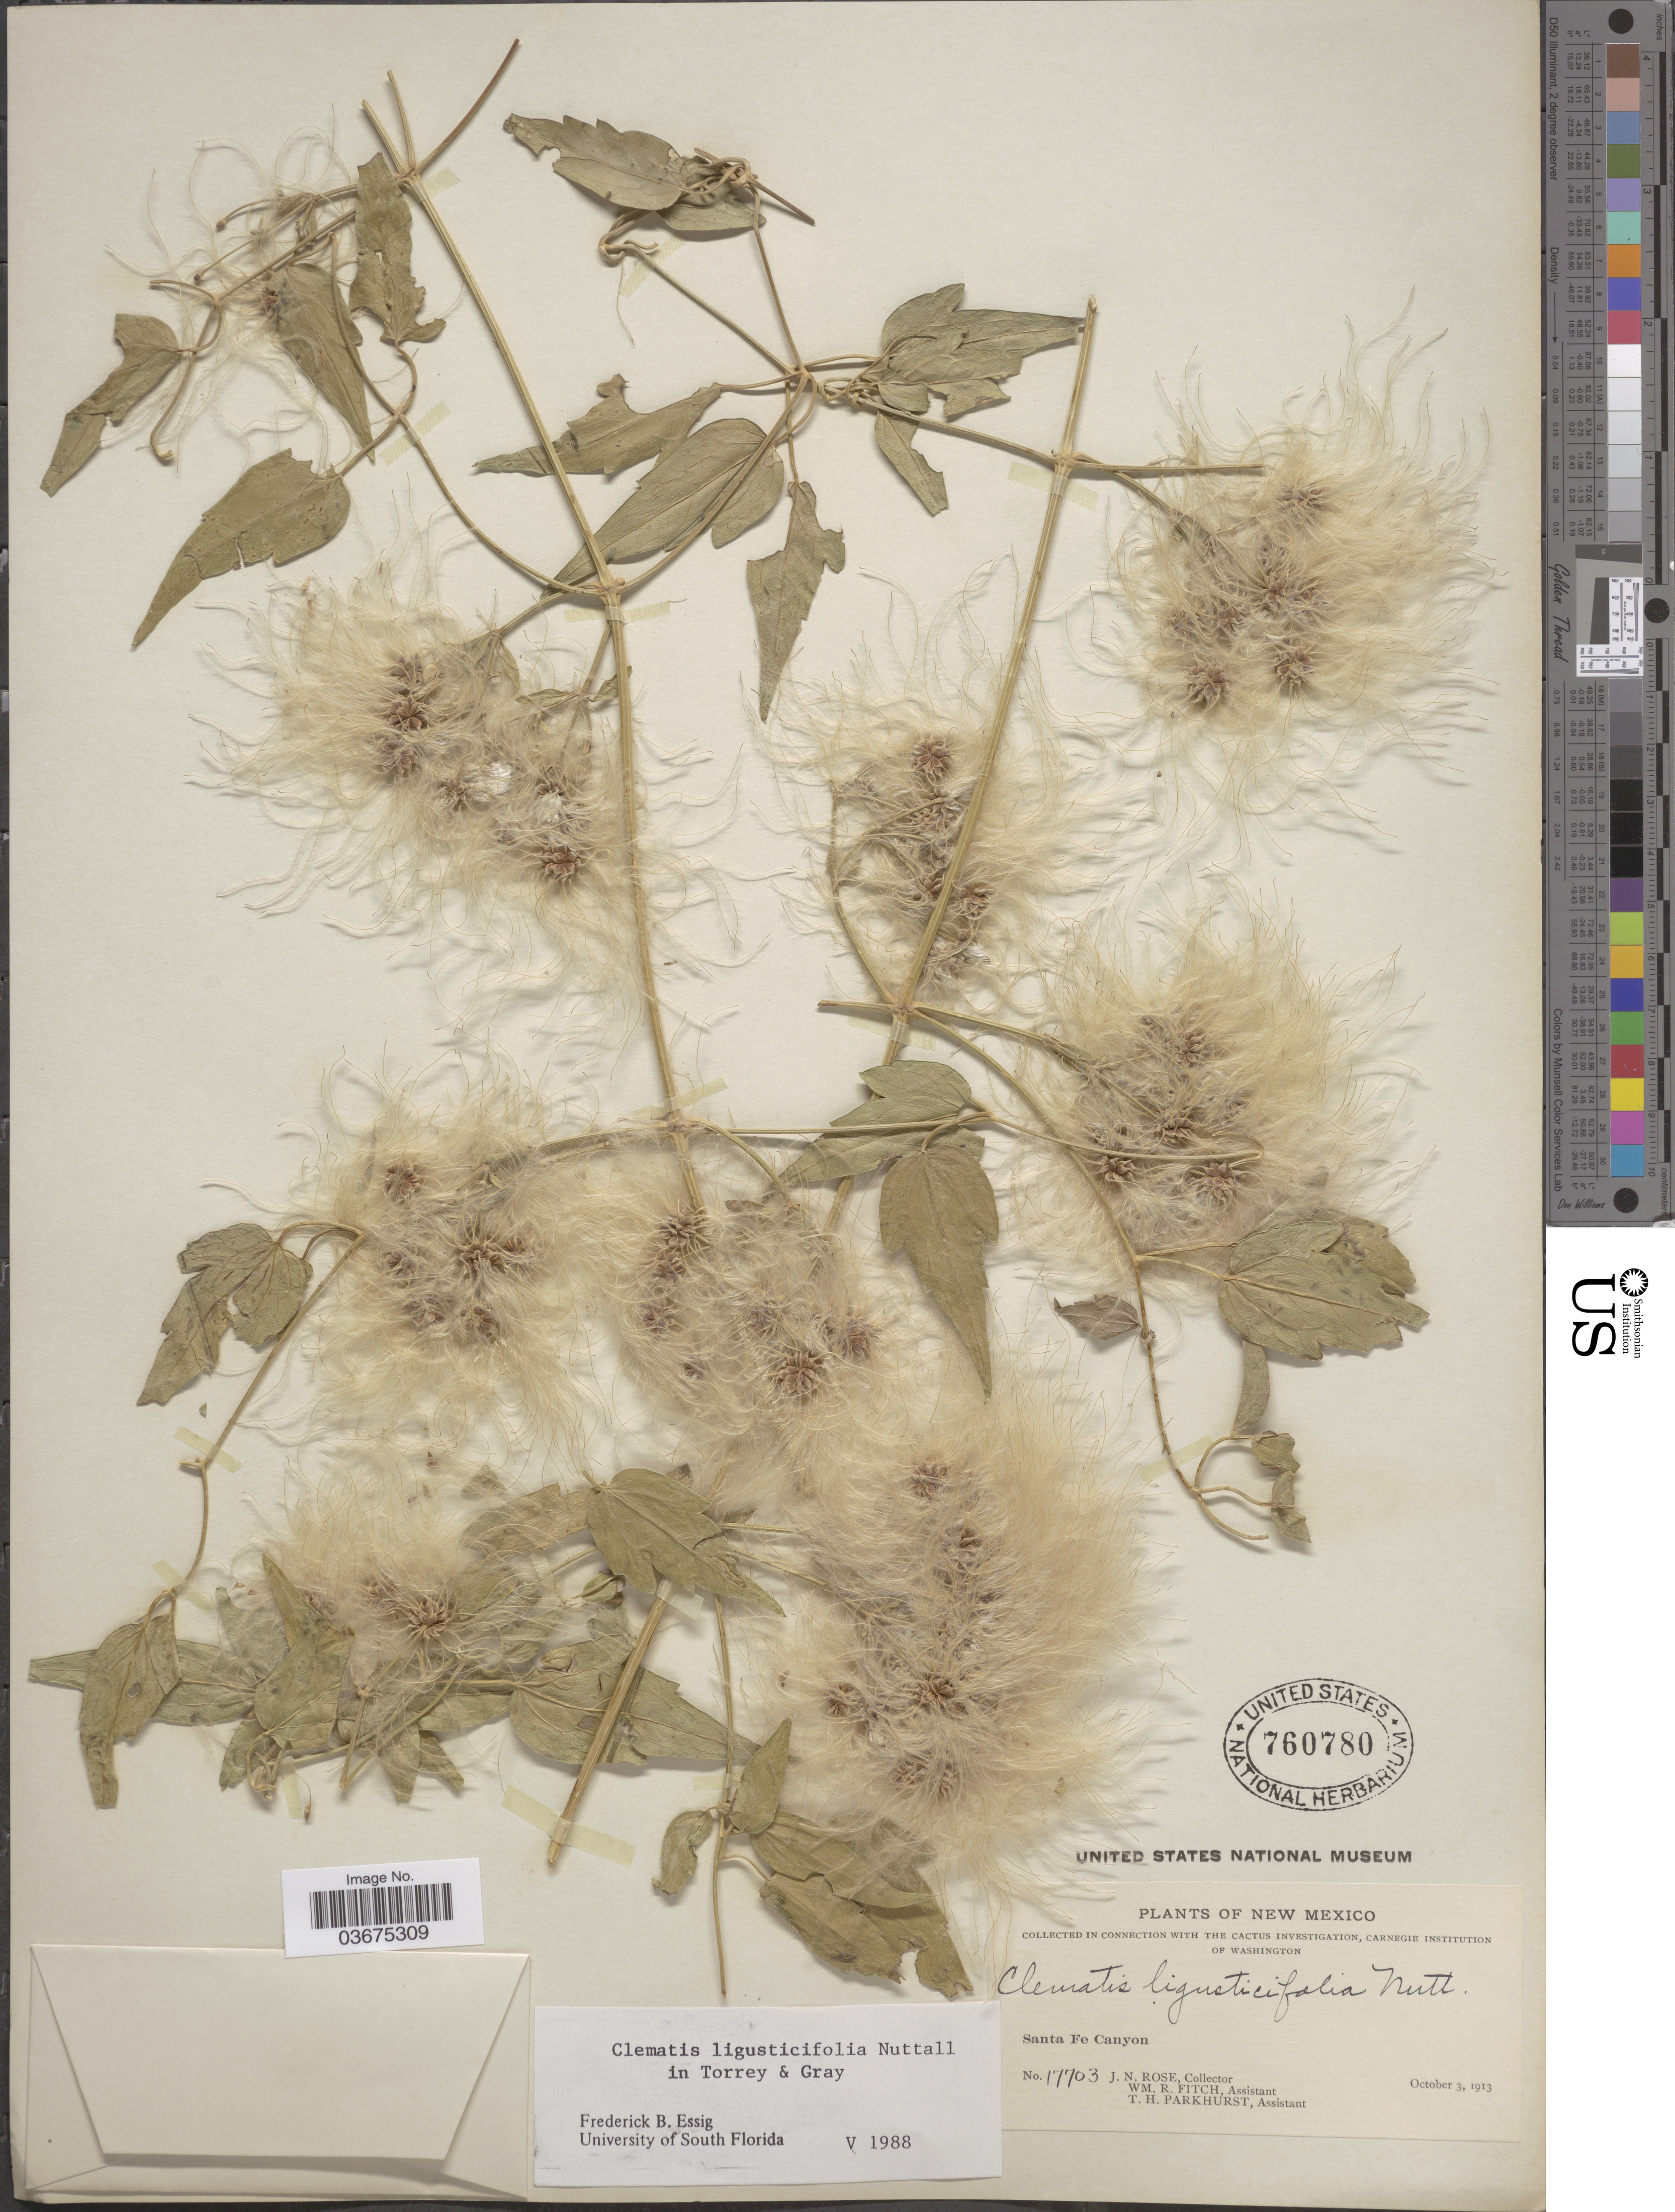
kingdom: Plantae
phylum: Tracheophyta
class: Magnoliopsida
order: Ranunculales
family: Ranunculaceae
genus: Clematis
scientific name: Clematis ligusticifolia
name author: Nutt.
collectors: J. N. Rose, W. R. Fitch & T. Parkhurst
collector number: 17703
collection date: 1913-10-03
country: United States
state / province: New Mexico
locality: Santa Fe Canyon.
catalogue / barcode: US 760780